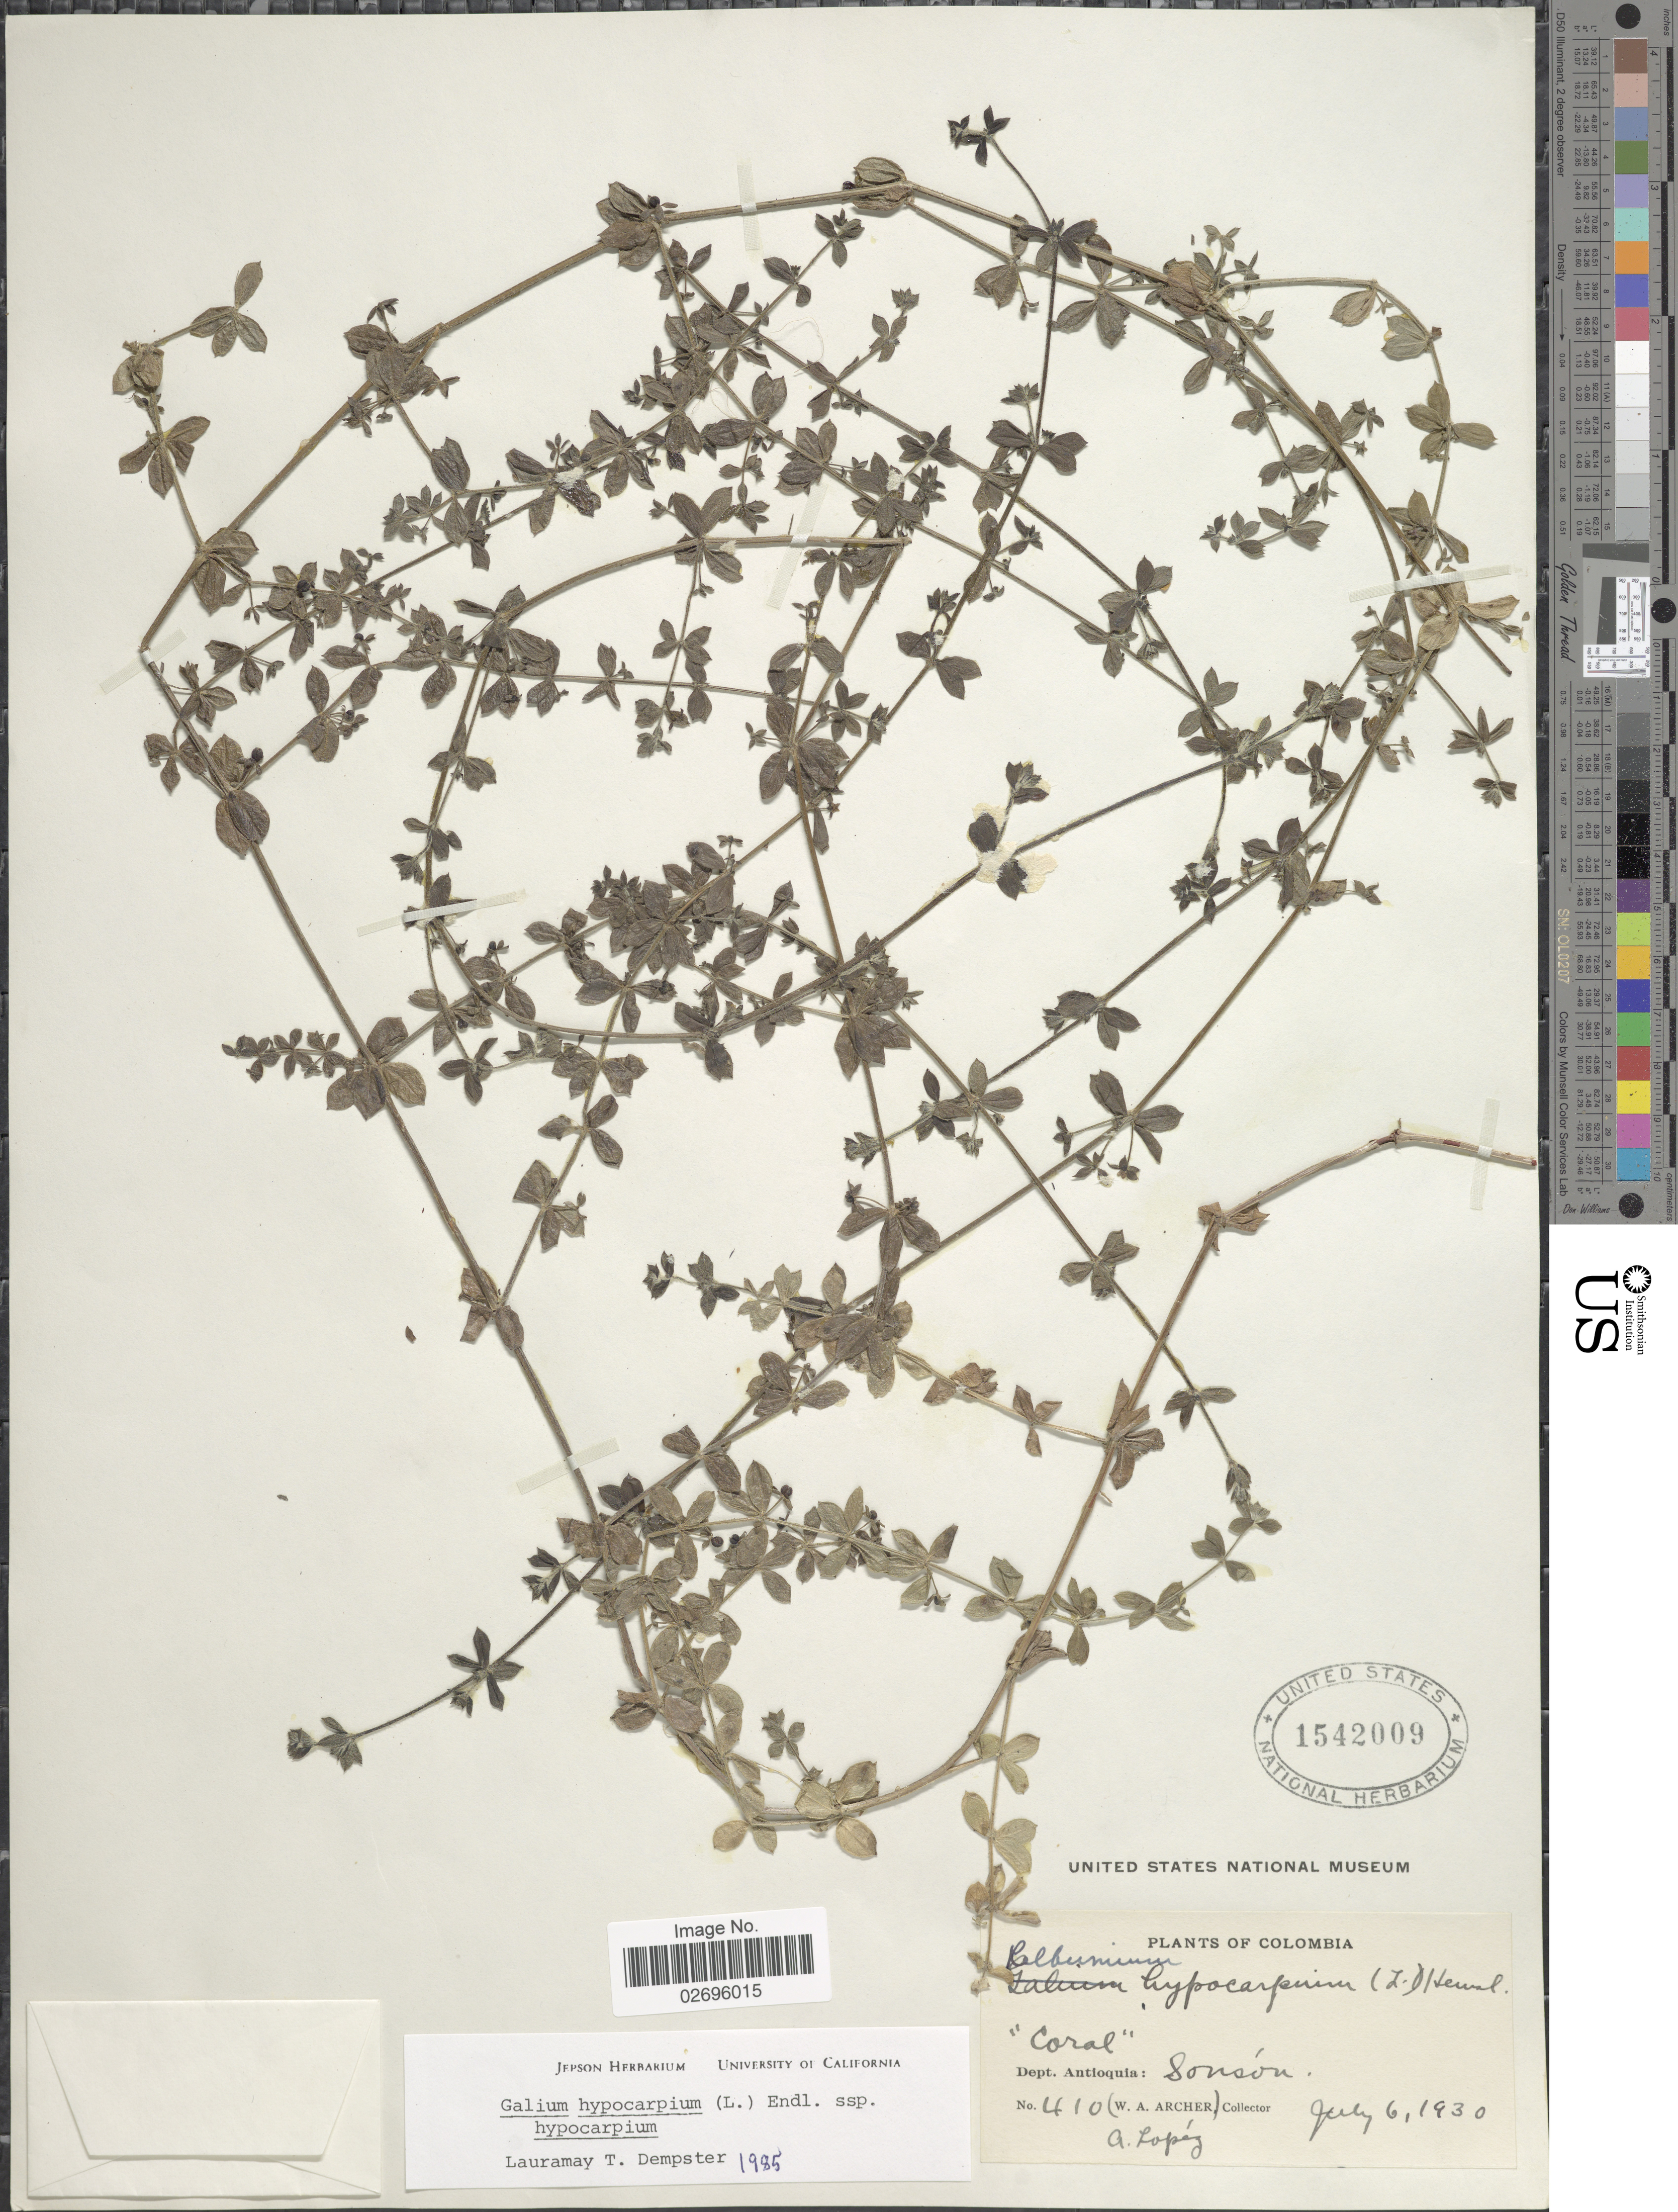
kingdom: Plantae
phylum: Tracheophyta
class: Magnoliopsida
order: Gentianales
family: Rubiaceae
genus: Galium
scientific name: Galium hypocarpium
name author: (L.) Endl. ex Griseb.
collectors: A. López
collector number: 410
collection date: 1930-07-06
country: Colombia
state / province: Antioquia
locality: Dept, Antioquia: Sonsón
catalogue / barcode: US 1542009